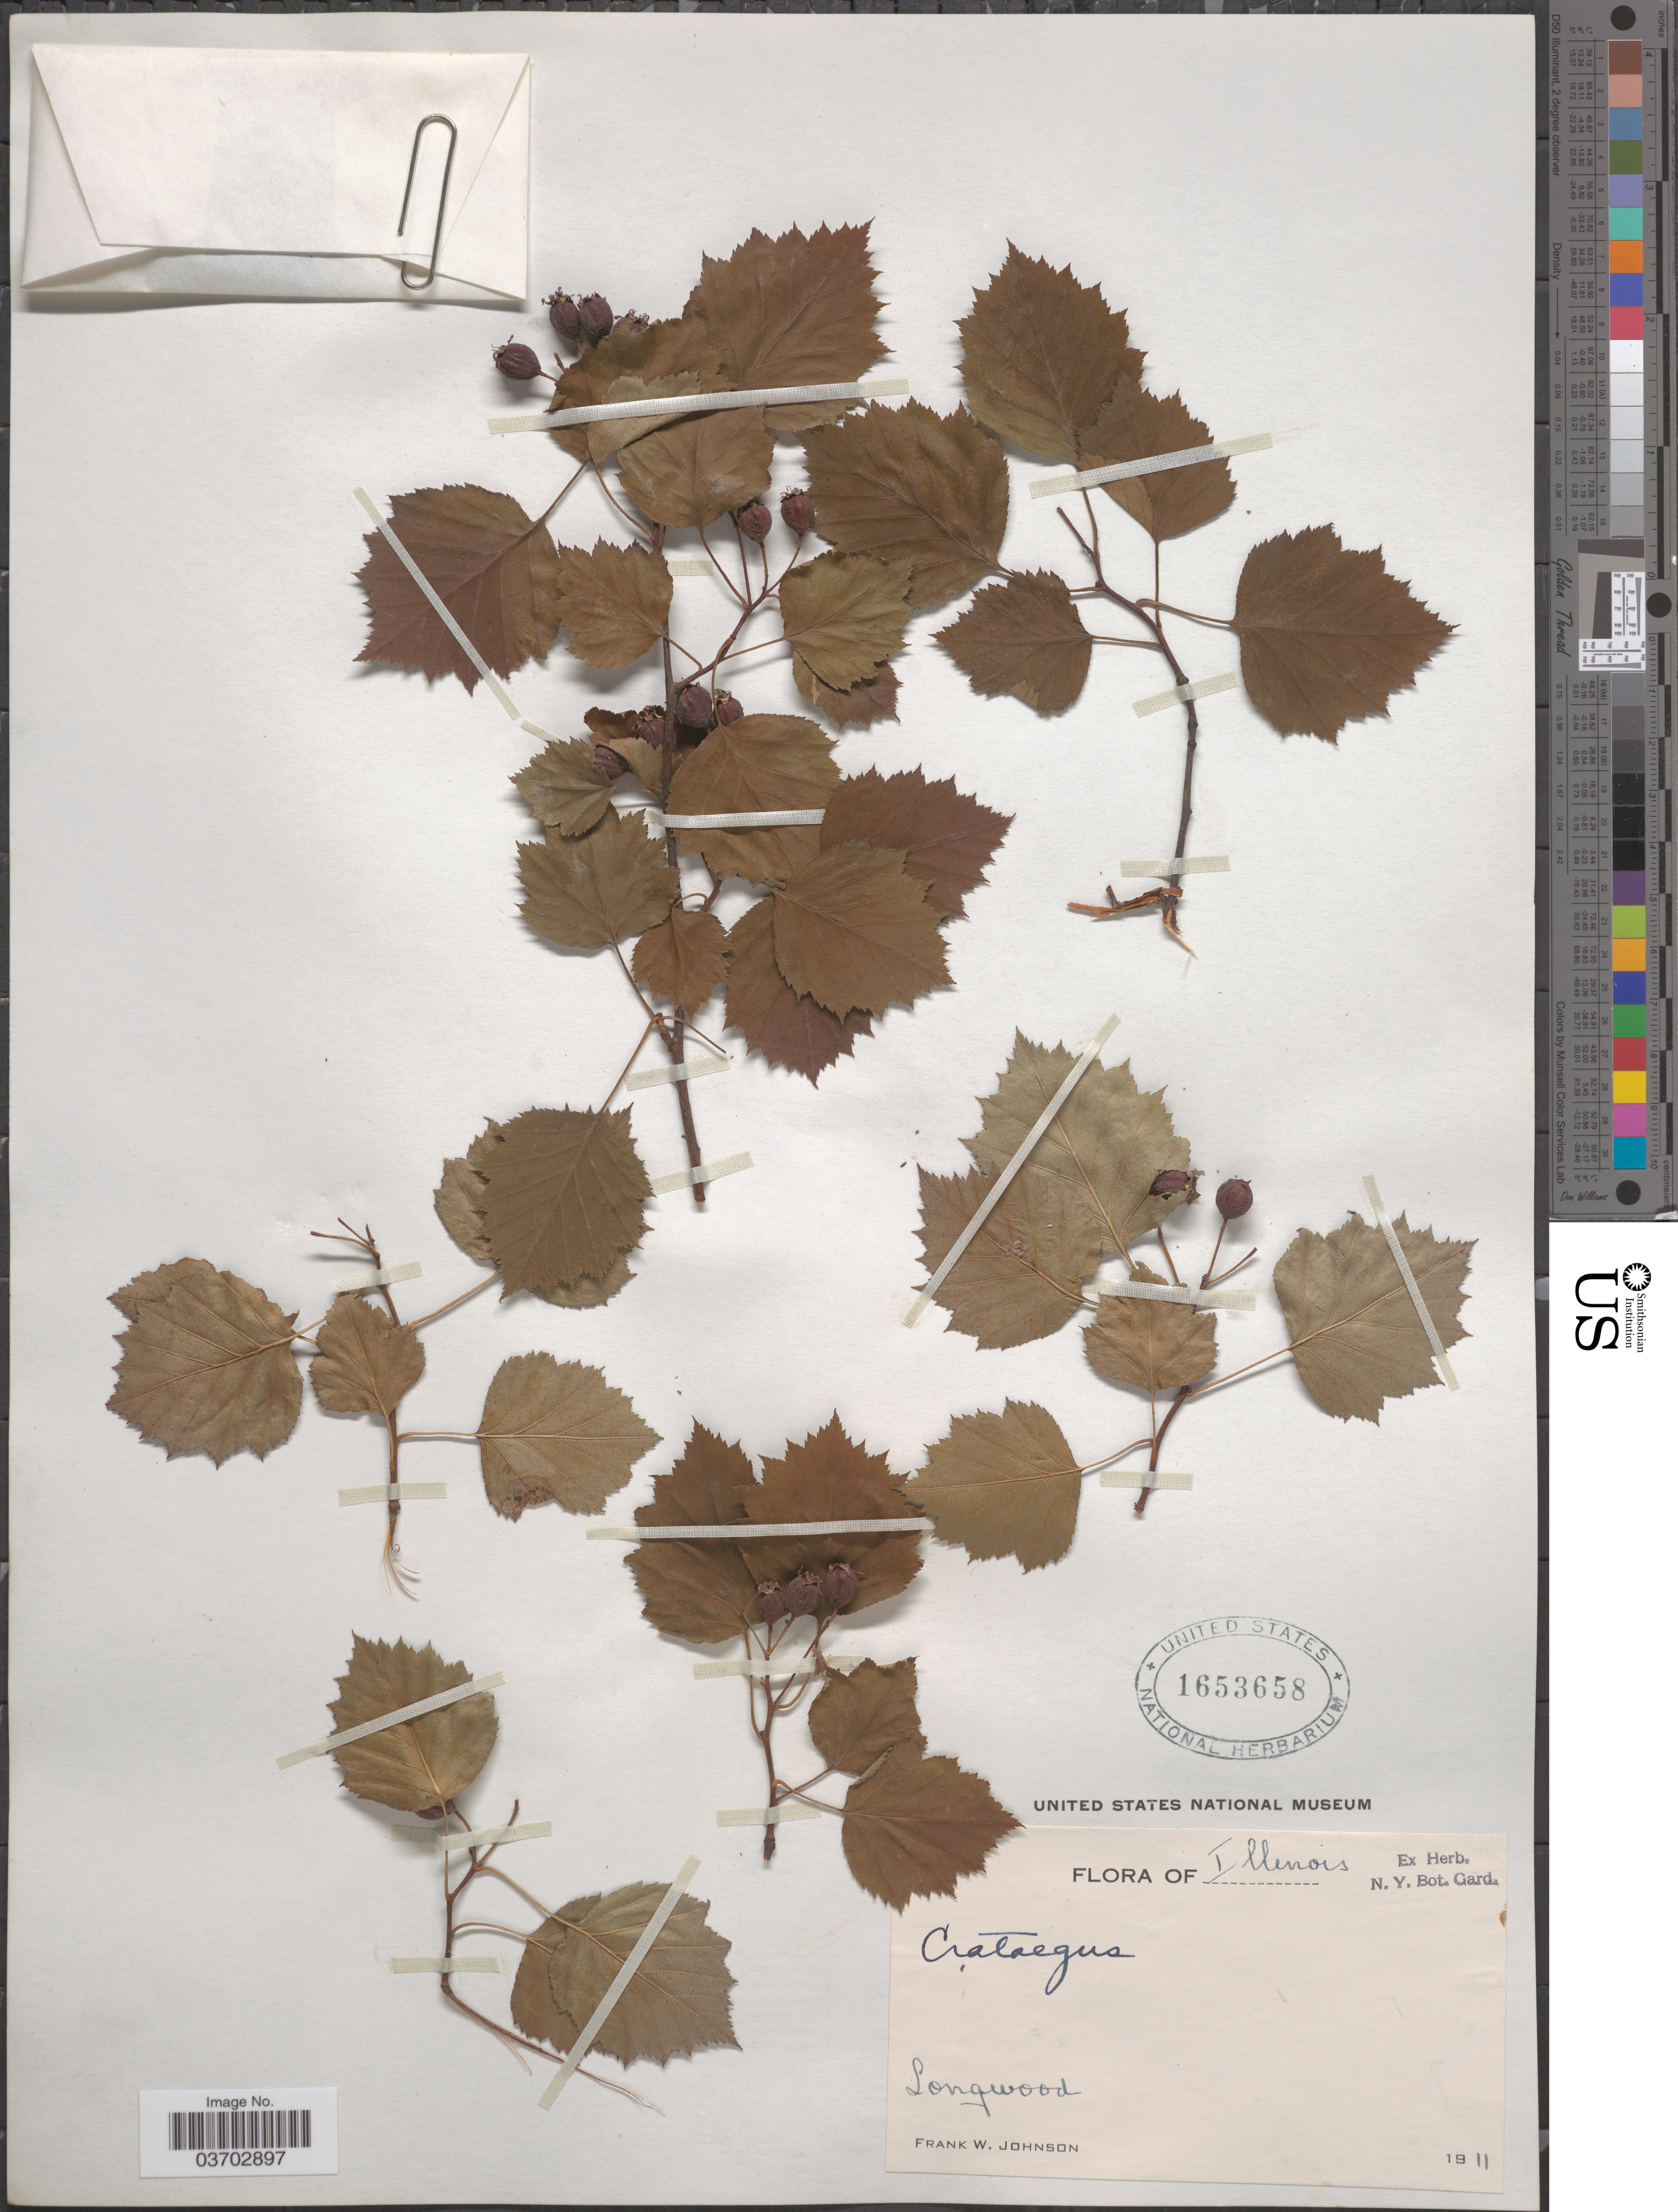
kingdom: Plantae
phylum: Tracheophyta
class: Magnoliopsida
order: Rosales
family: Rosaceae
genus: Crataegus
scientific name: Crataegus sp.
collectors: F. W. Johnson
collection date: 1911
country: United States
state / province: Illinois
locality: Longwood.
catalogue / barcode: US 1653658